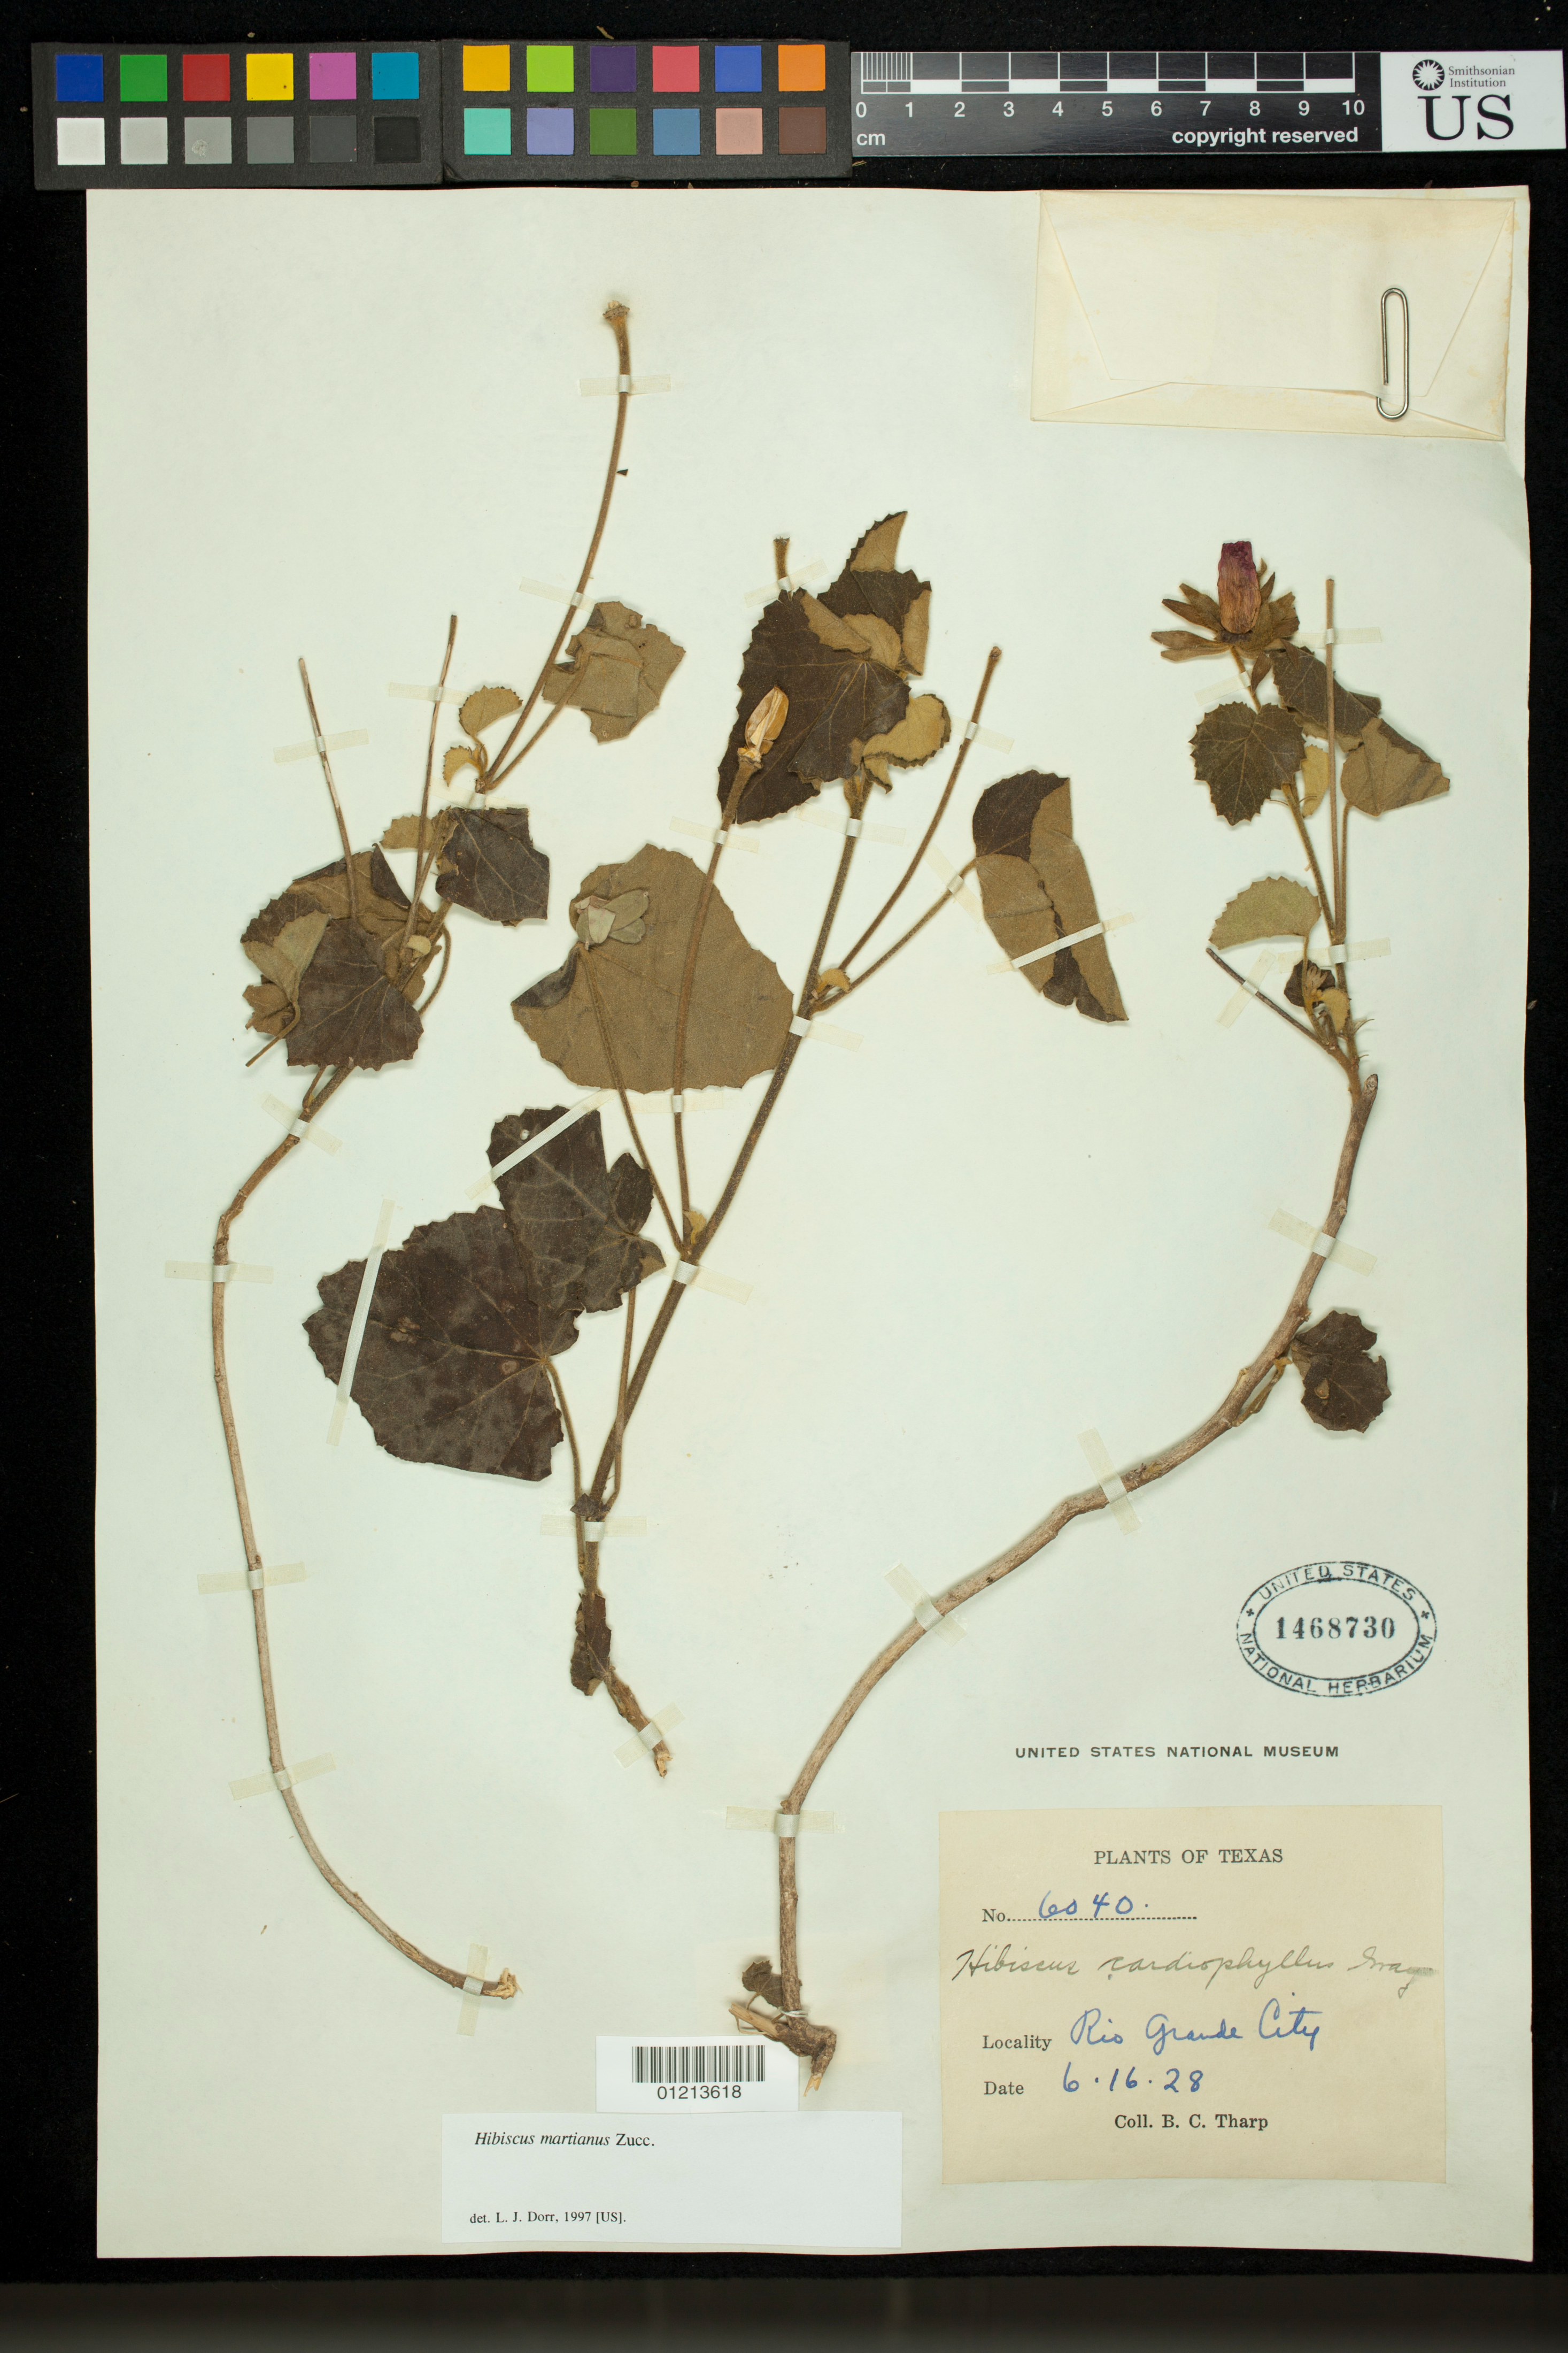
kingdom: Plantae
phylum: Tracheophyta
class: Magnoliopsida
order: Malvales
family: Malvaceae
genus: Hibiscus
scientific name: Hibiscus martianus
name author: Zucc.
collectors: B. C. Tharp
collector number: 6040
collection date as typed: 16 Jun 1928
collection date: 1928-06-16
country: United States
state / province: Texas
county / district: Starr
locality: Rio grande city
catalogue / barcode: US 1468730